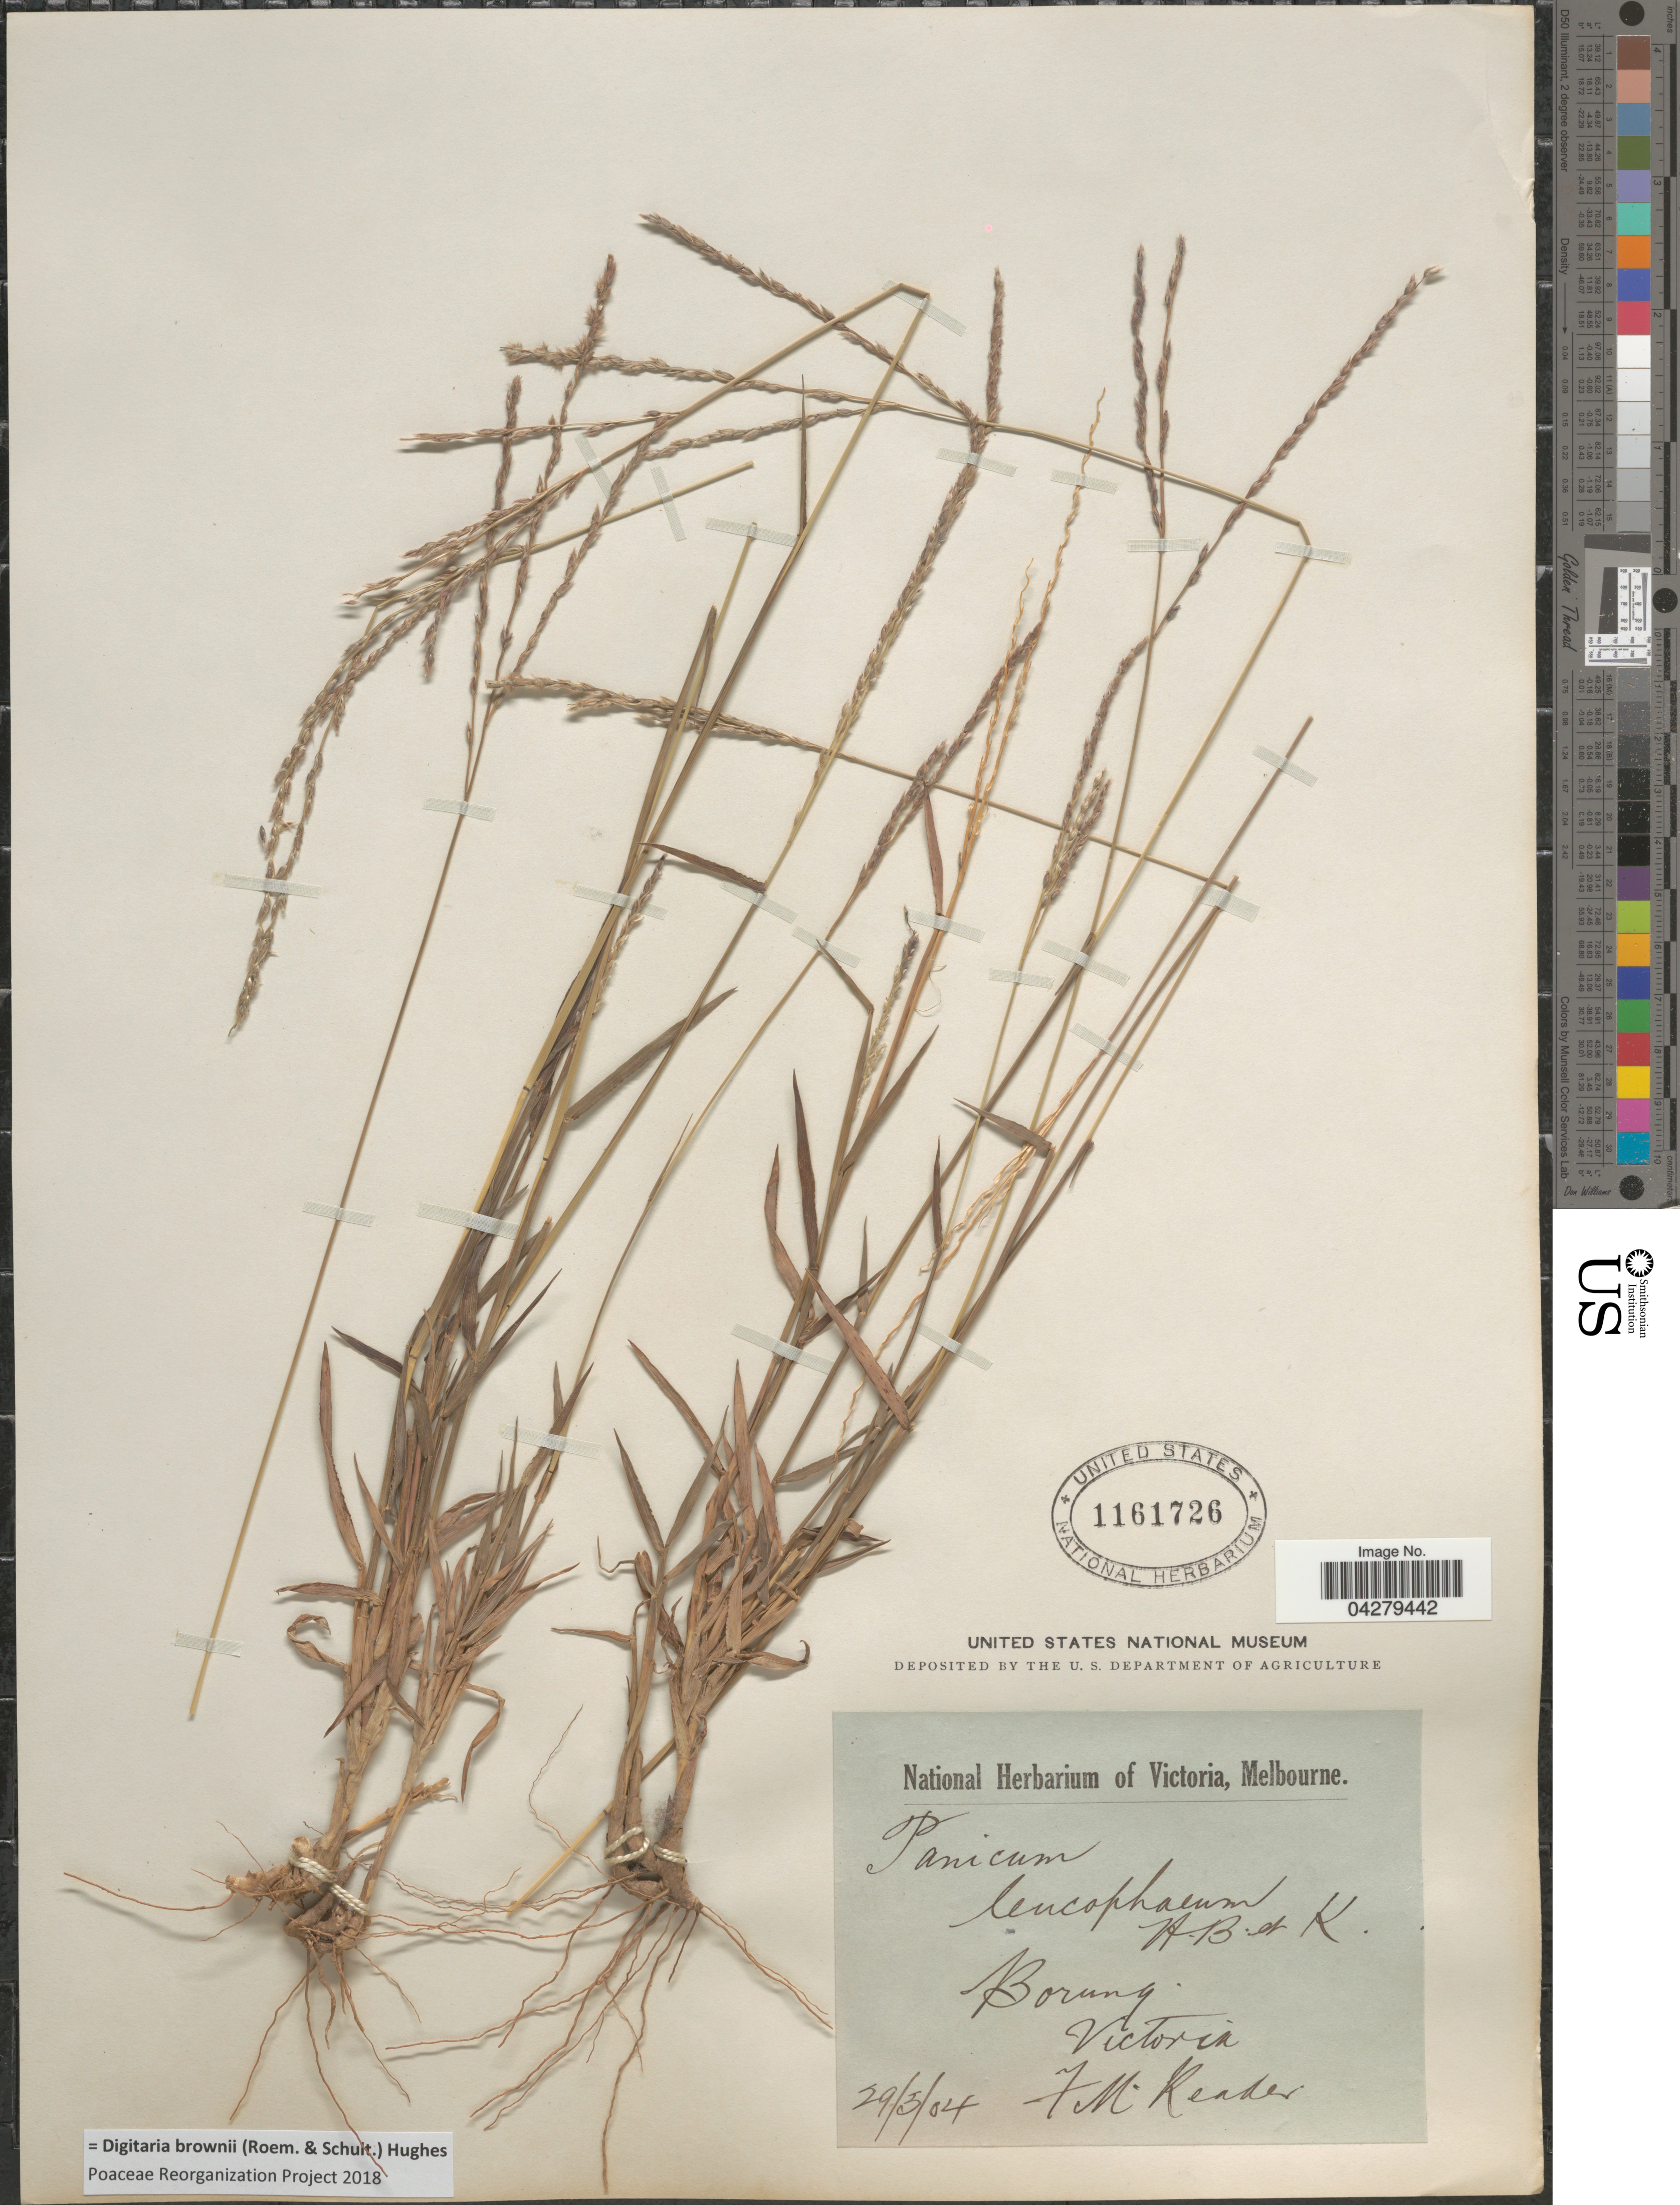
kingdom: Plantae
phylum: Tracheophyta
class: Liliopsida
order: Poales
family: Poaceae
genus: Digitaria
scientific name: Digitaria brownii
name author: (Roem. & Schult.) Hughes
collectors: F. Reader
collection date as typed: Transcribed d/m/y: 29/3/4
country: Australia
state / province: Victoria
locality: Borung, Victoria.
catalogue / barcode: US 1161726